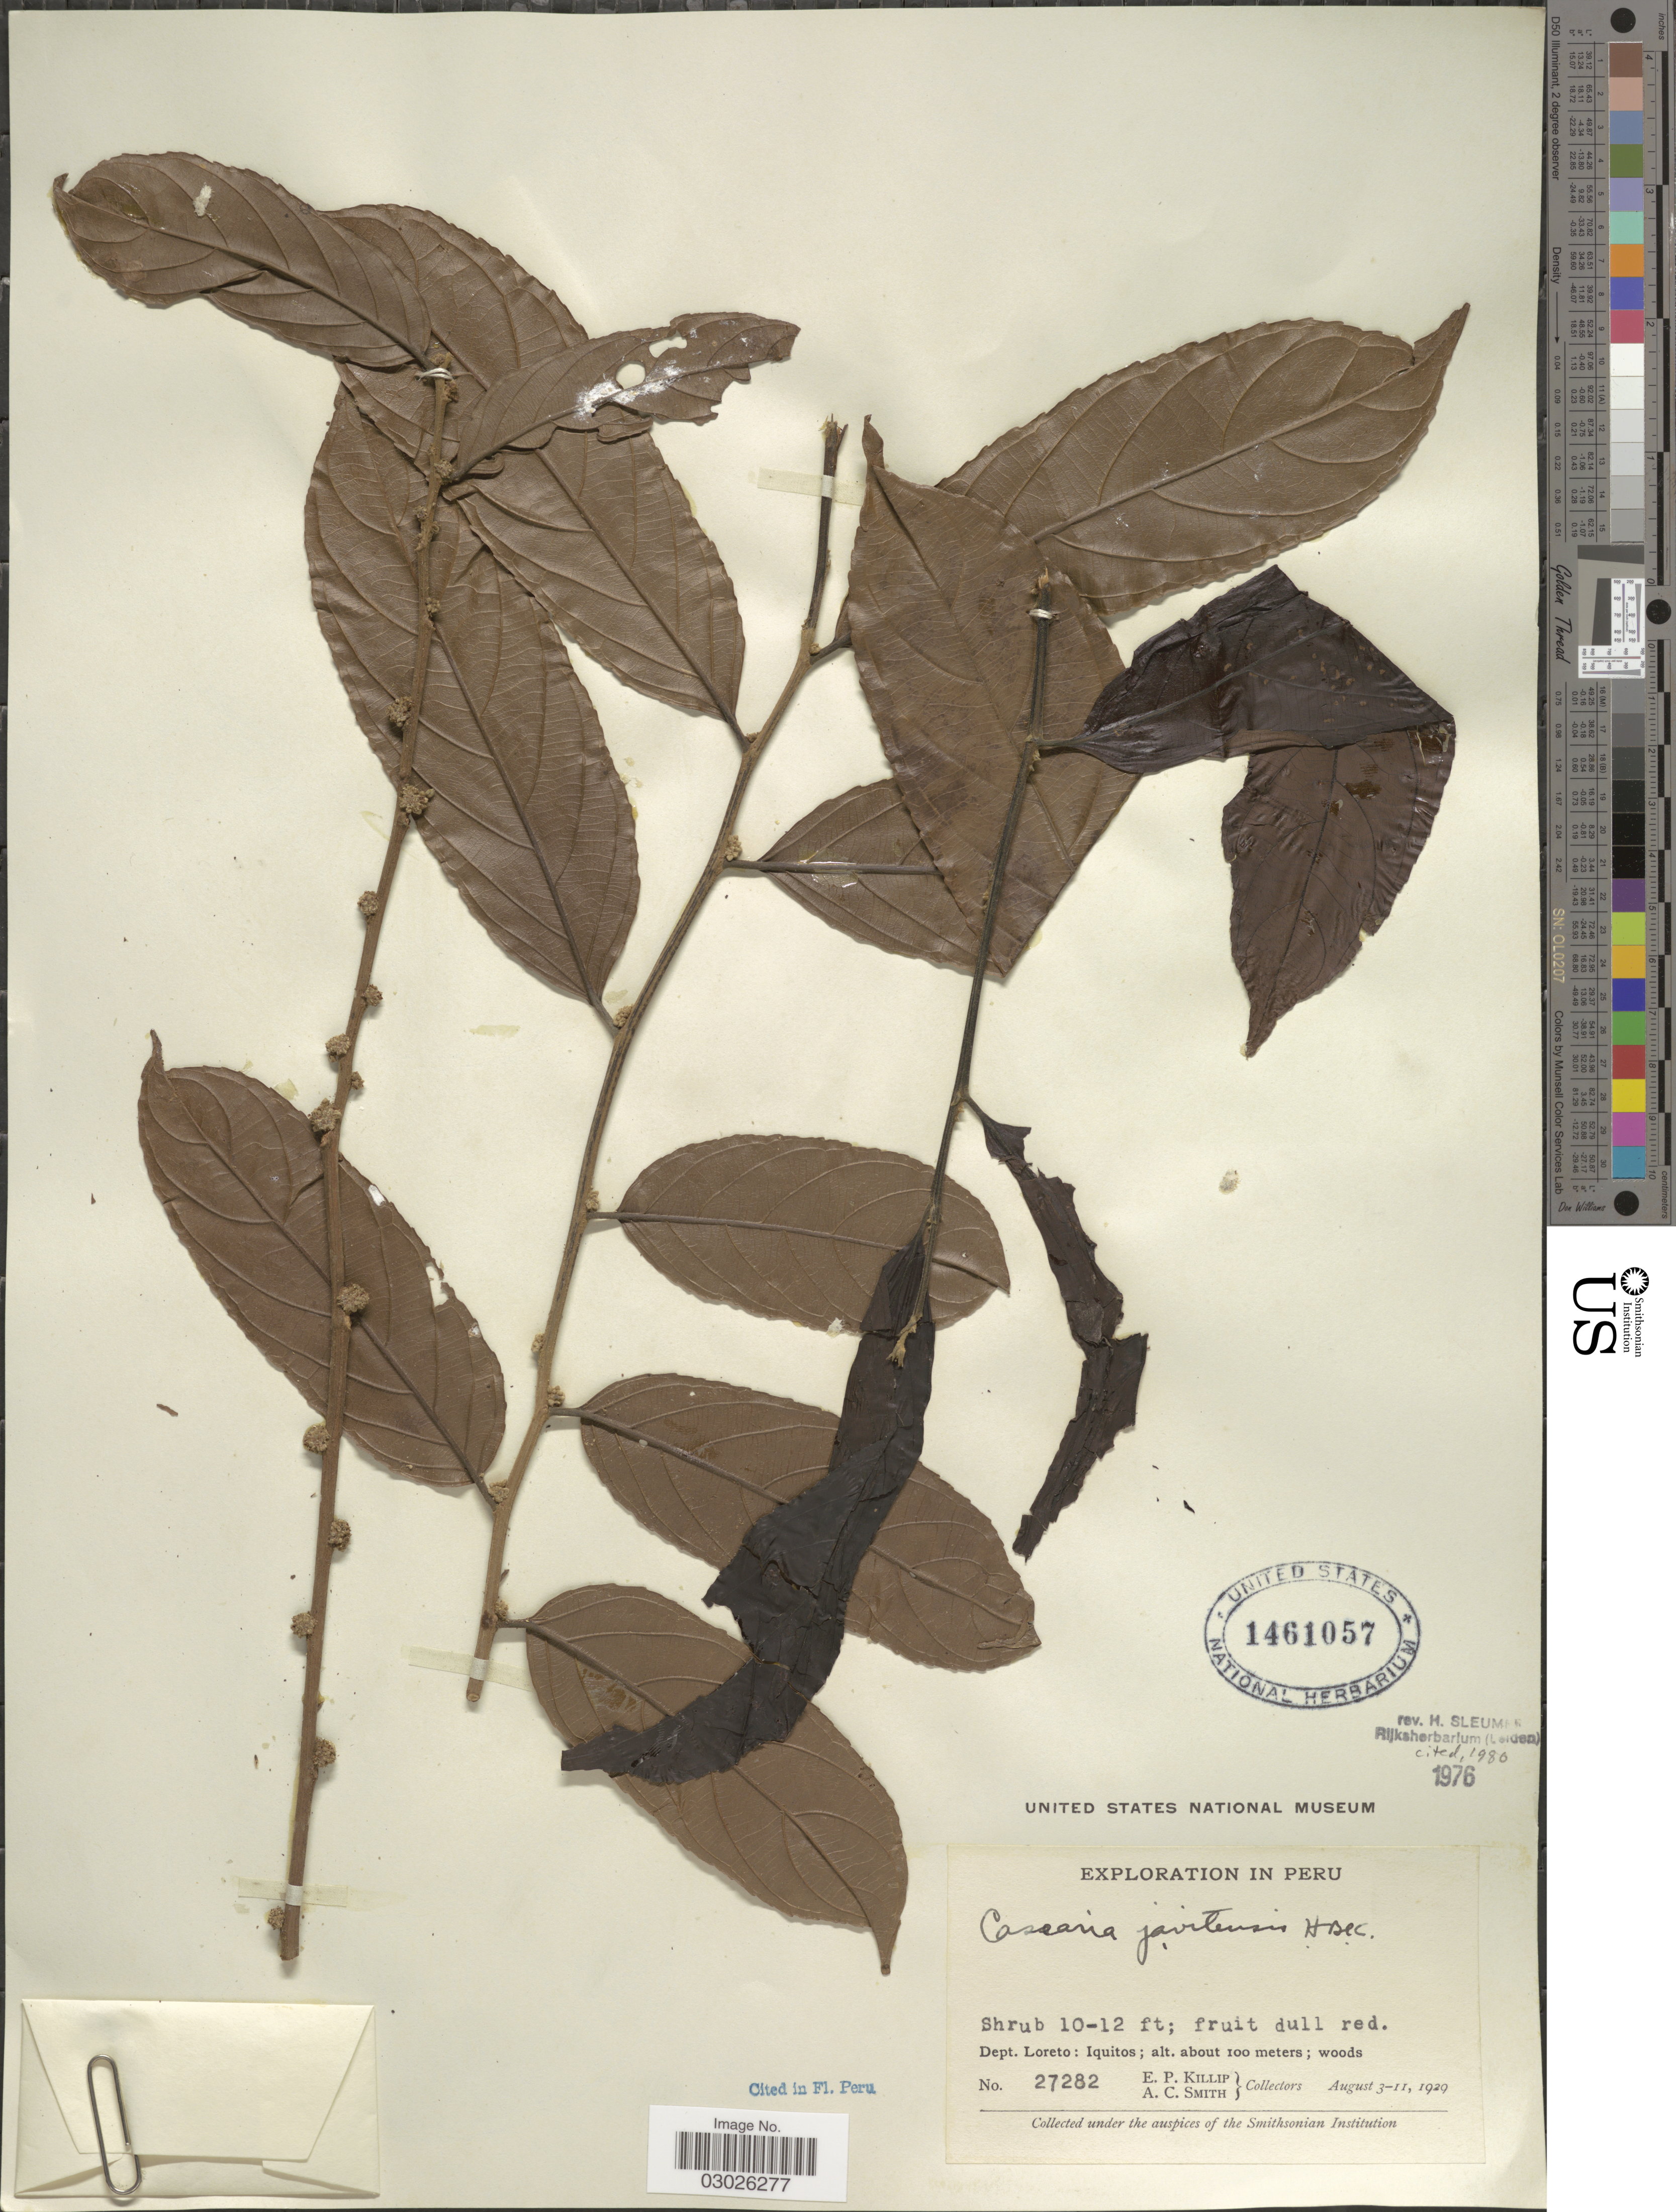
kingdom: Plantae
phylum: Tracheophyta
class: Magnoliopsida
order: Malpighiales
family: Salicaceae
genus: Piparea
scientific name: Piparea multiflora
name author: C.F. Gaertn.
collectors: E. P. Killip & A. C. Smith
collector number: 27282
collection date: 1929-08-03/1929-08-11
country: Peru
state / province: Loreto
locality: Dept. Loreto: Iquitos.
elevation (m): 100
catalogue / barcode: US 1461057